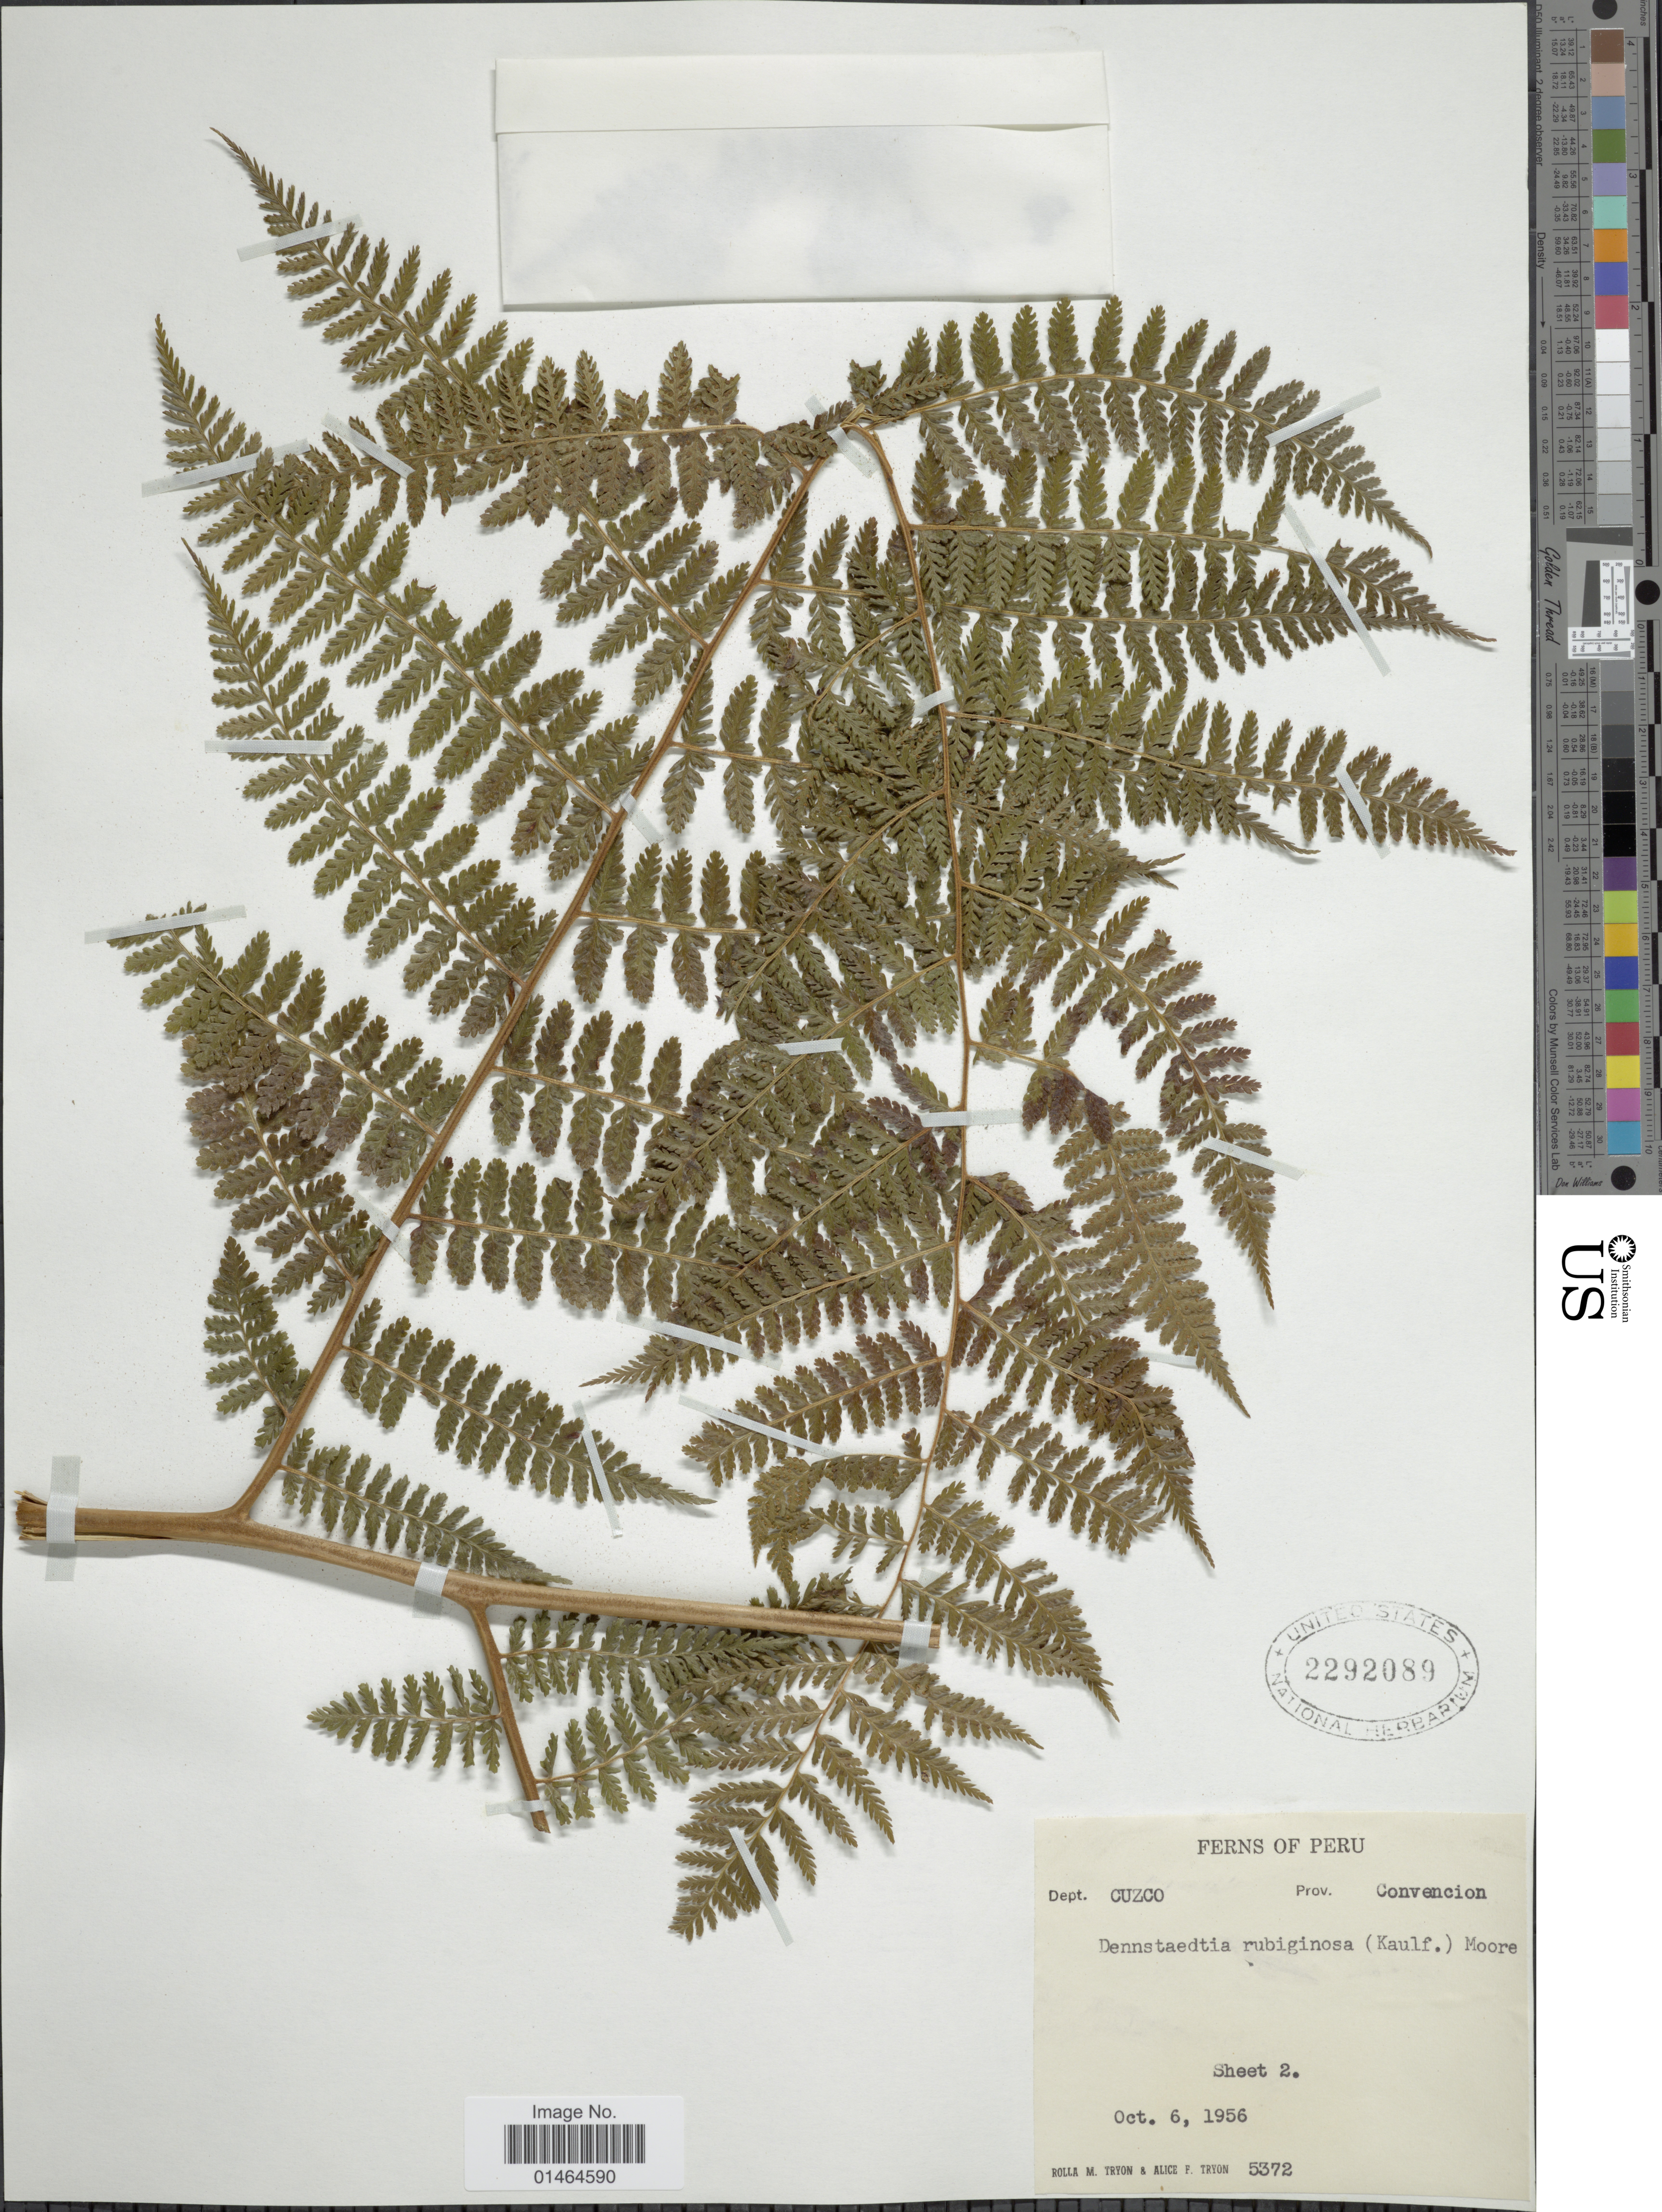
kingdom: Plantae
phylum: Tracheophyta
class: Polypodiopsida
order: Polypodiales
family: Dennstaedtiaceae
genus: Dennstaedtia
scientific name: Dennstaedtia cicutaria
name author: (Sw.) T. Moore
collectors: R. M. Tryon & A. F. Tryon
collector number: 5372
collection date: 1956-10-06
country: Peru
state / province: Cusco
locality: Dept. Cuzco. Prov. Convencion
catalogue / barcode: US 2292089